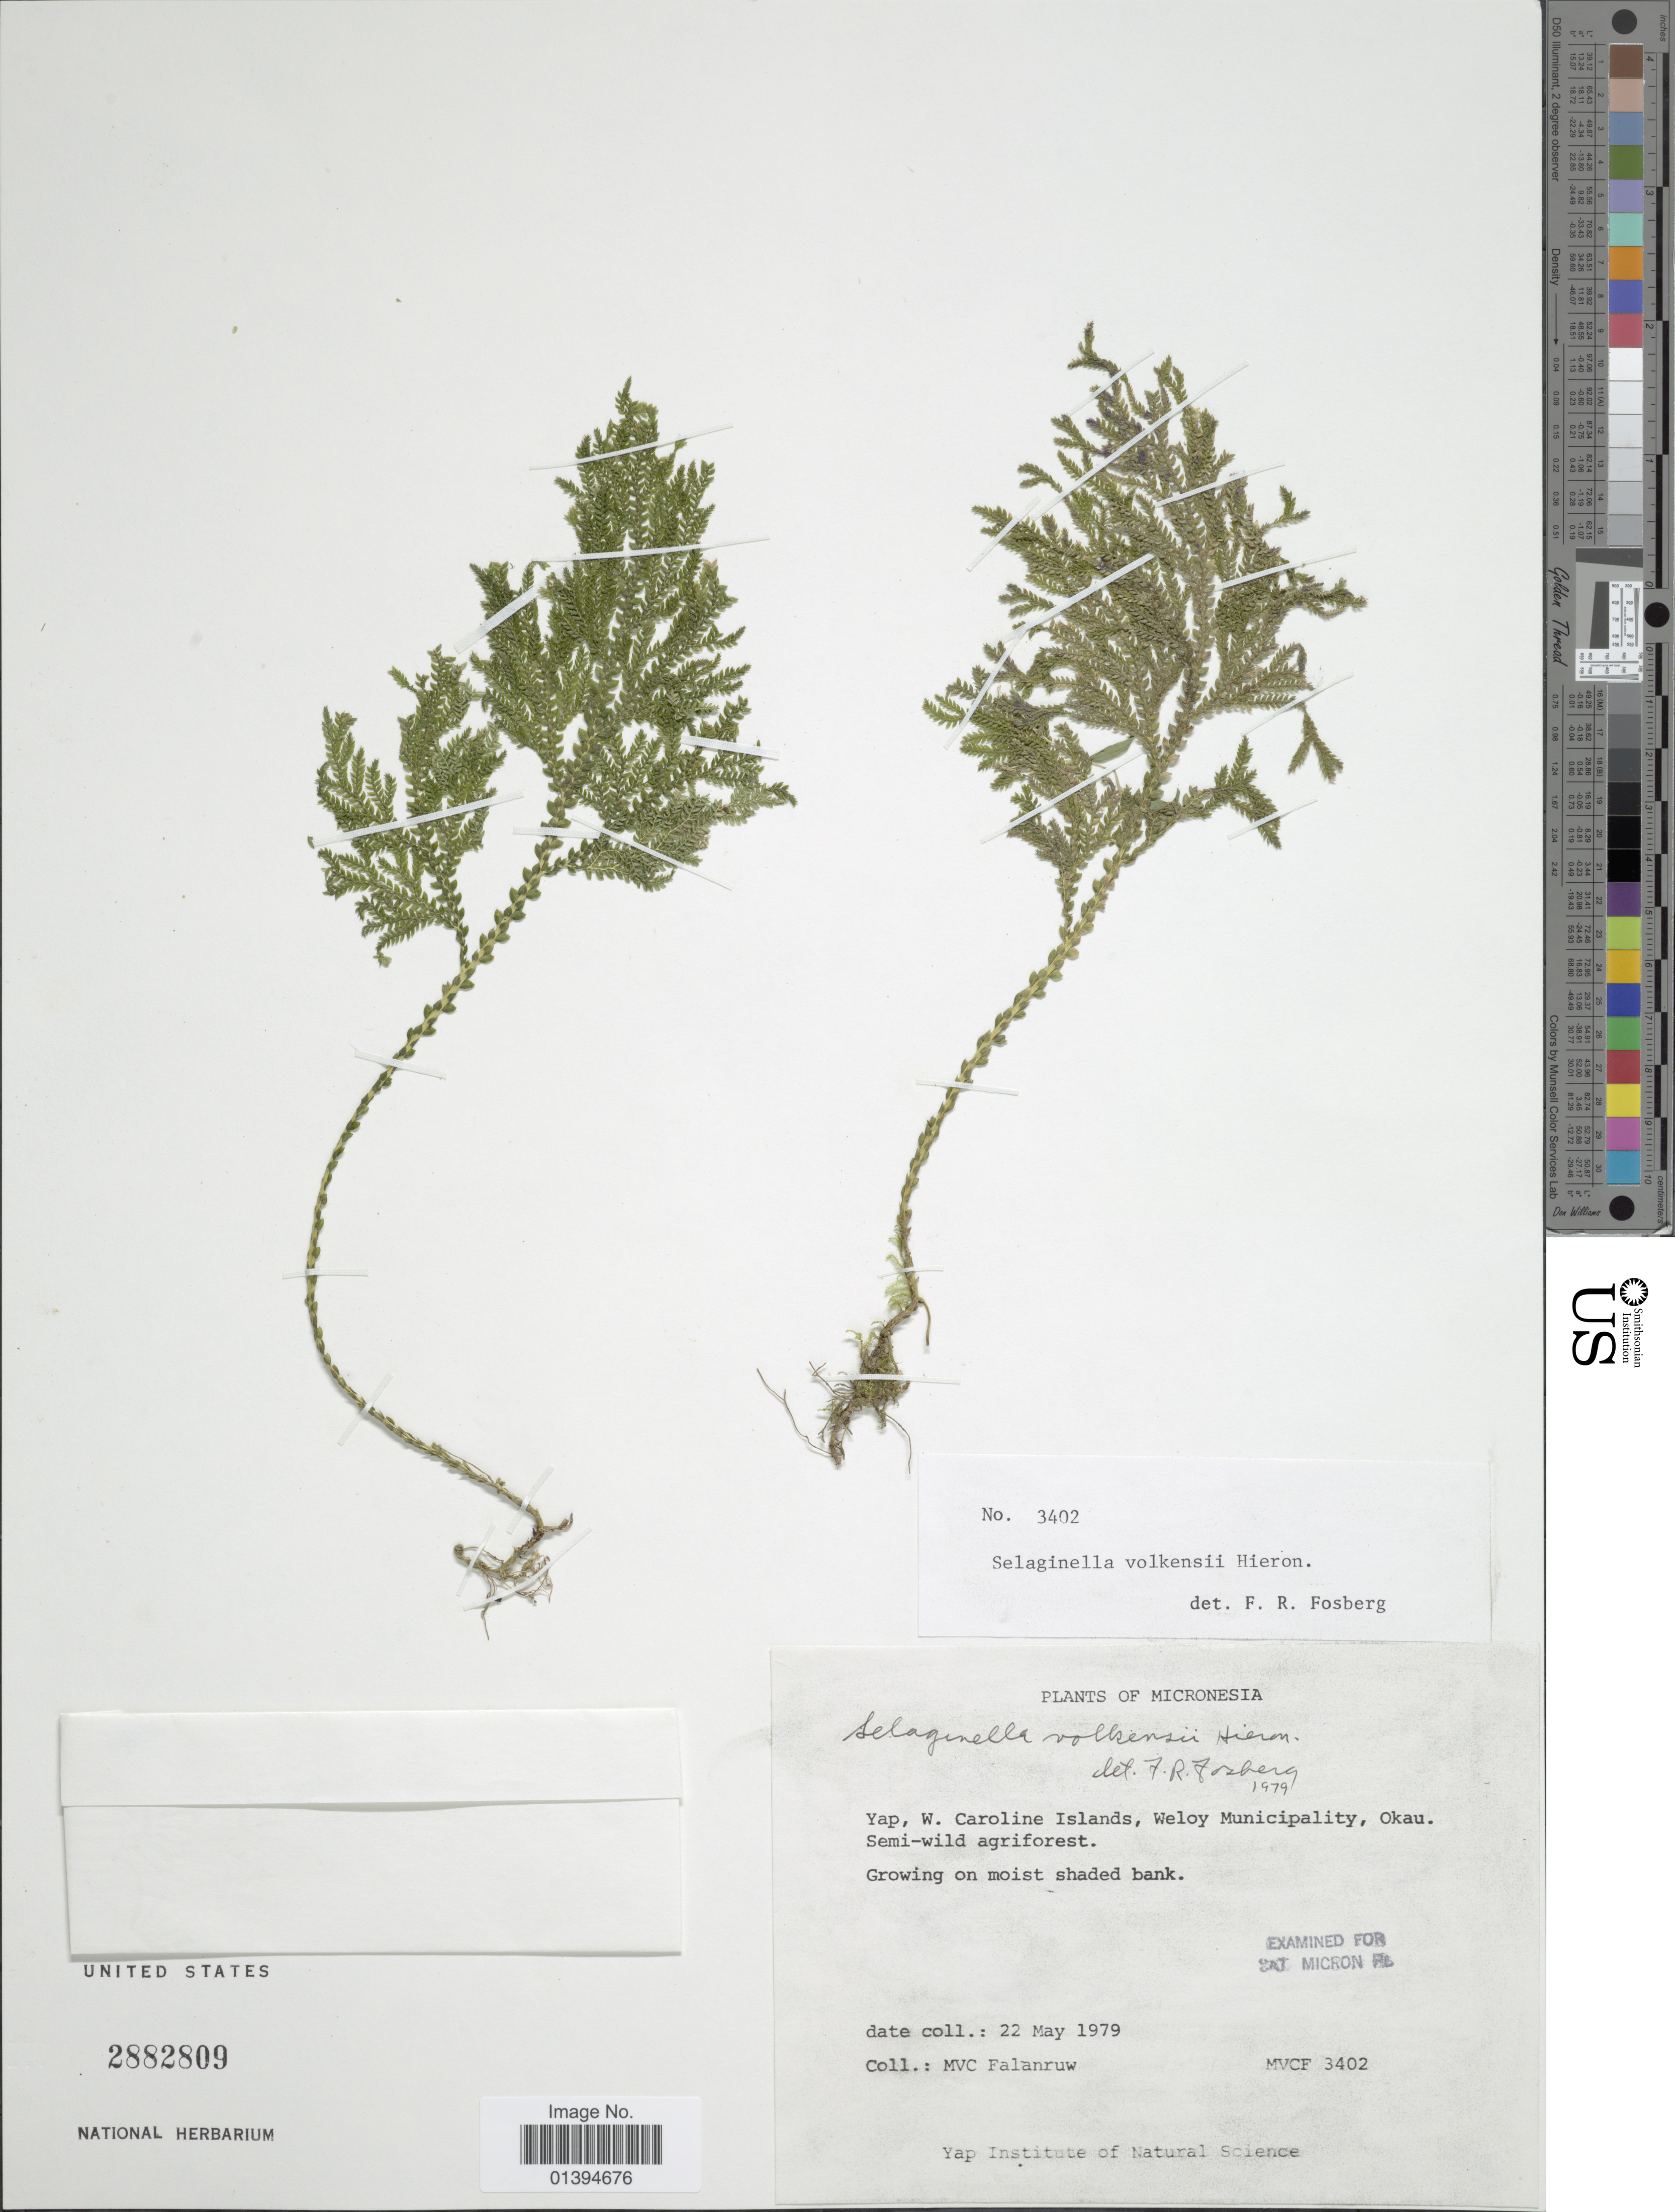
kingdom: Plantae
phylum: Tracheophyta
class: Lycopodiopsida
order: Selaginellales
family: Selaginellaceae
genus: Selaginella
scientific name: Selaginella volkensii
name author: Hieron.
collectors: M. V. Falanruw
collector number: MVCF 3402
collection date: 1979-05-22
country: Micronesia, Federated States of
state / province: Yap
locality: W. Caroline Islands, Weloy Municipality, Okau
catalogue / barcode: US 2882809